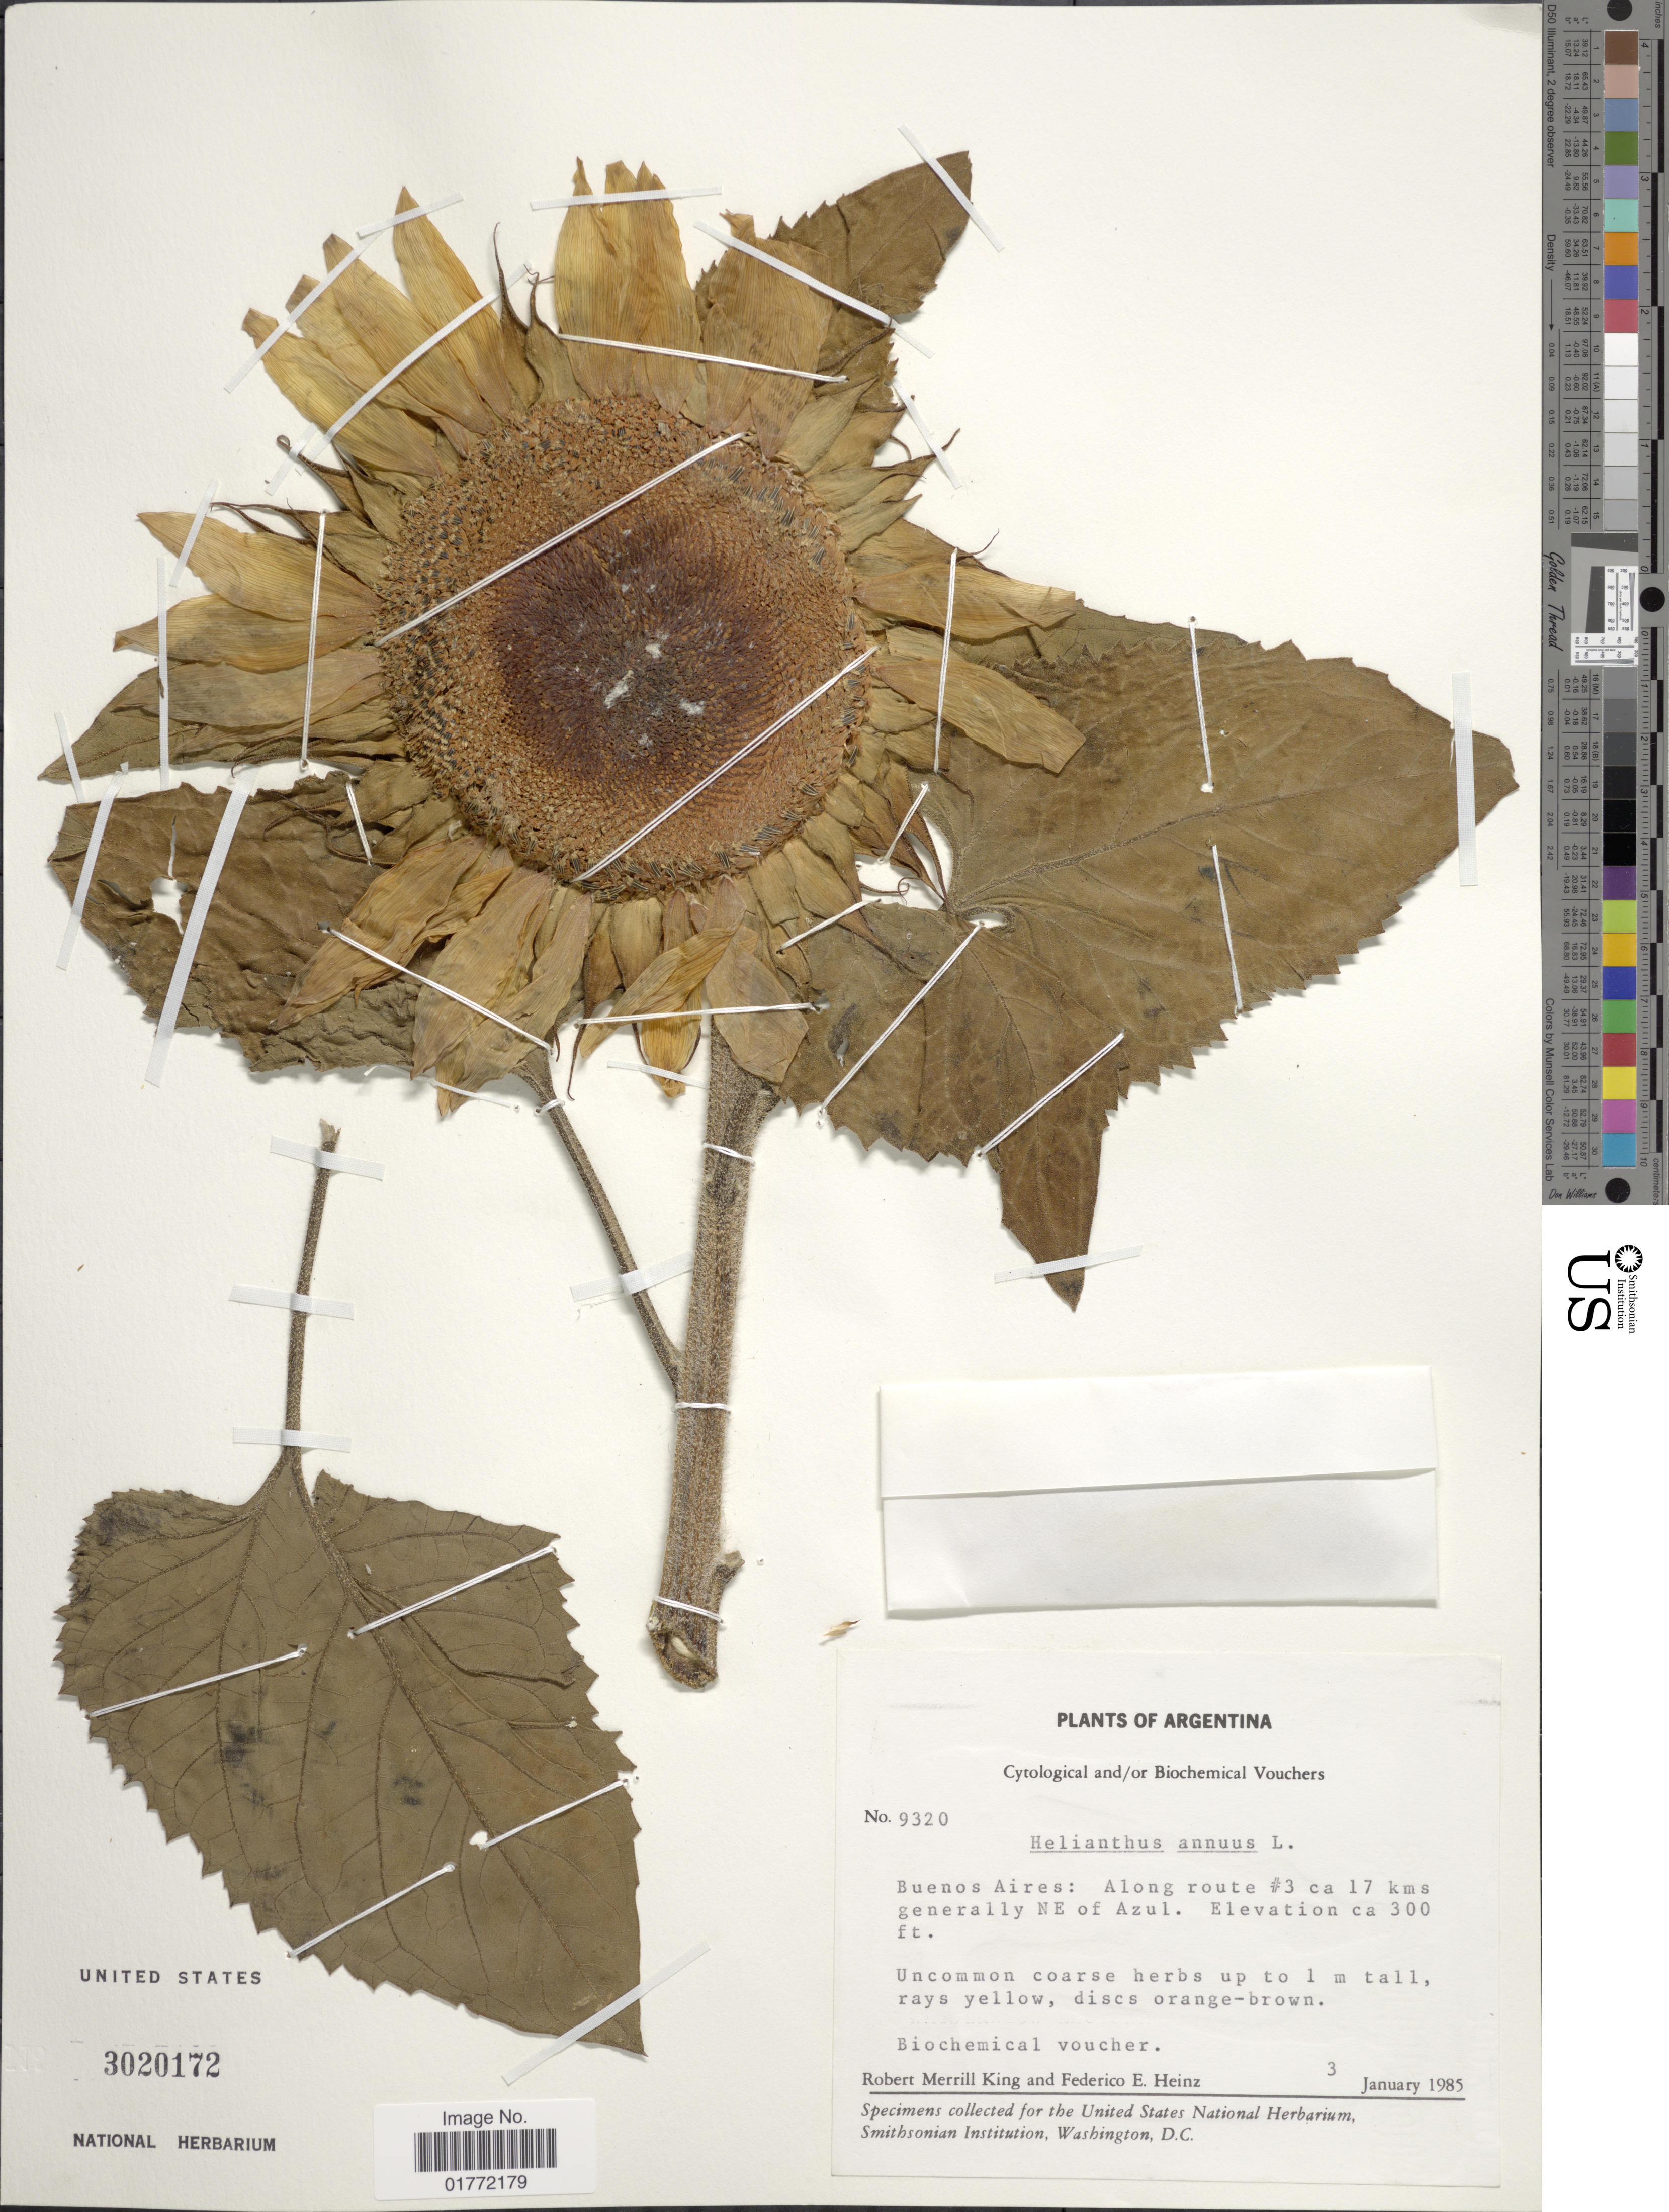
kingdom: Plantae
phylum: Tracheophyta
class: Magnoliopsida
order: Asterales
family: Asteraceae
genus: Helianthus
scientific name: Helianthus annuus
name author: L.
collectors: R. M. King & F. Heinz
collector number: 9320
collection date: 1985-01-03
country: Argentina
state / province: Buenos Aires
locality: Along route #3 ca 17 kms generally NE of Azul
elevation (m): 91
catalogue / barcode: US 3020172